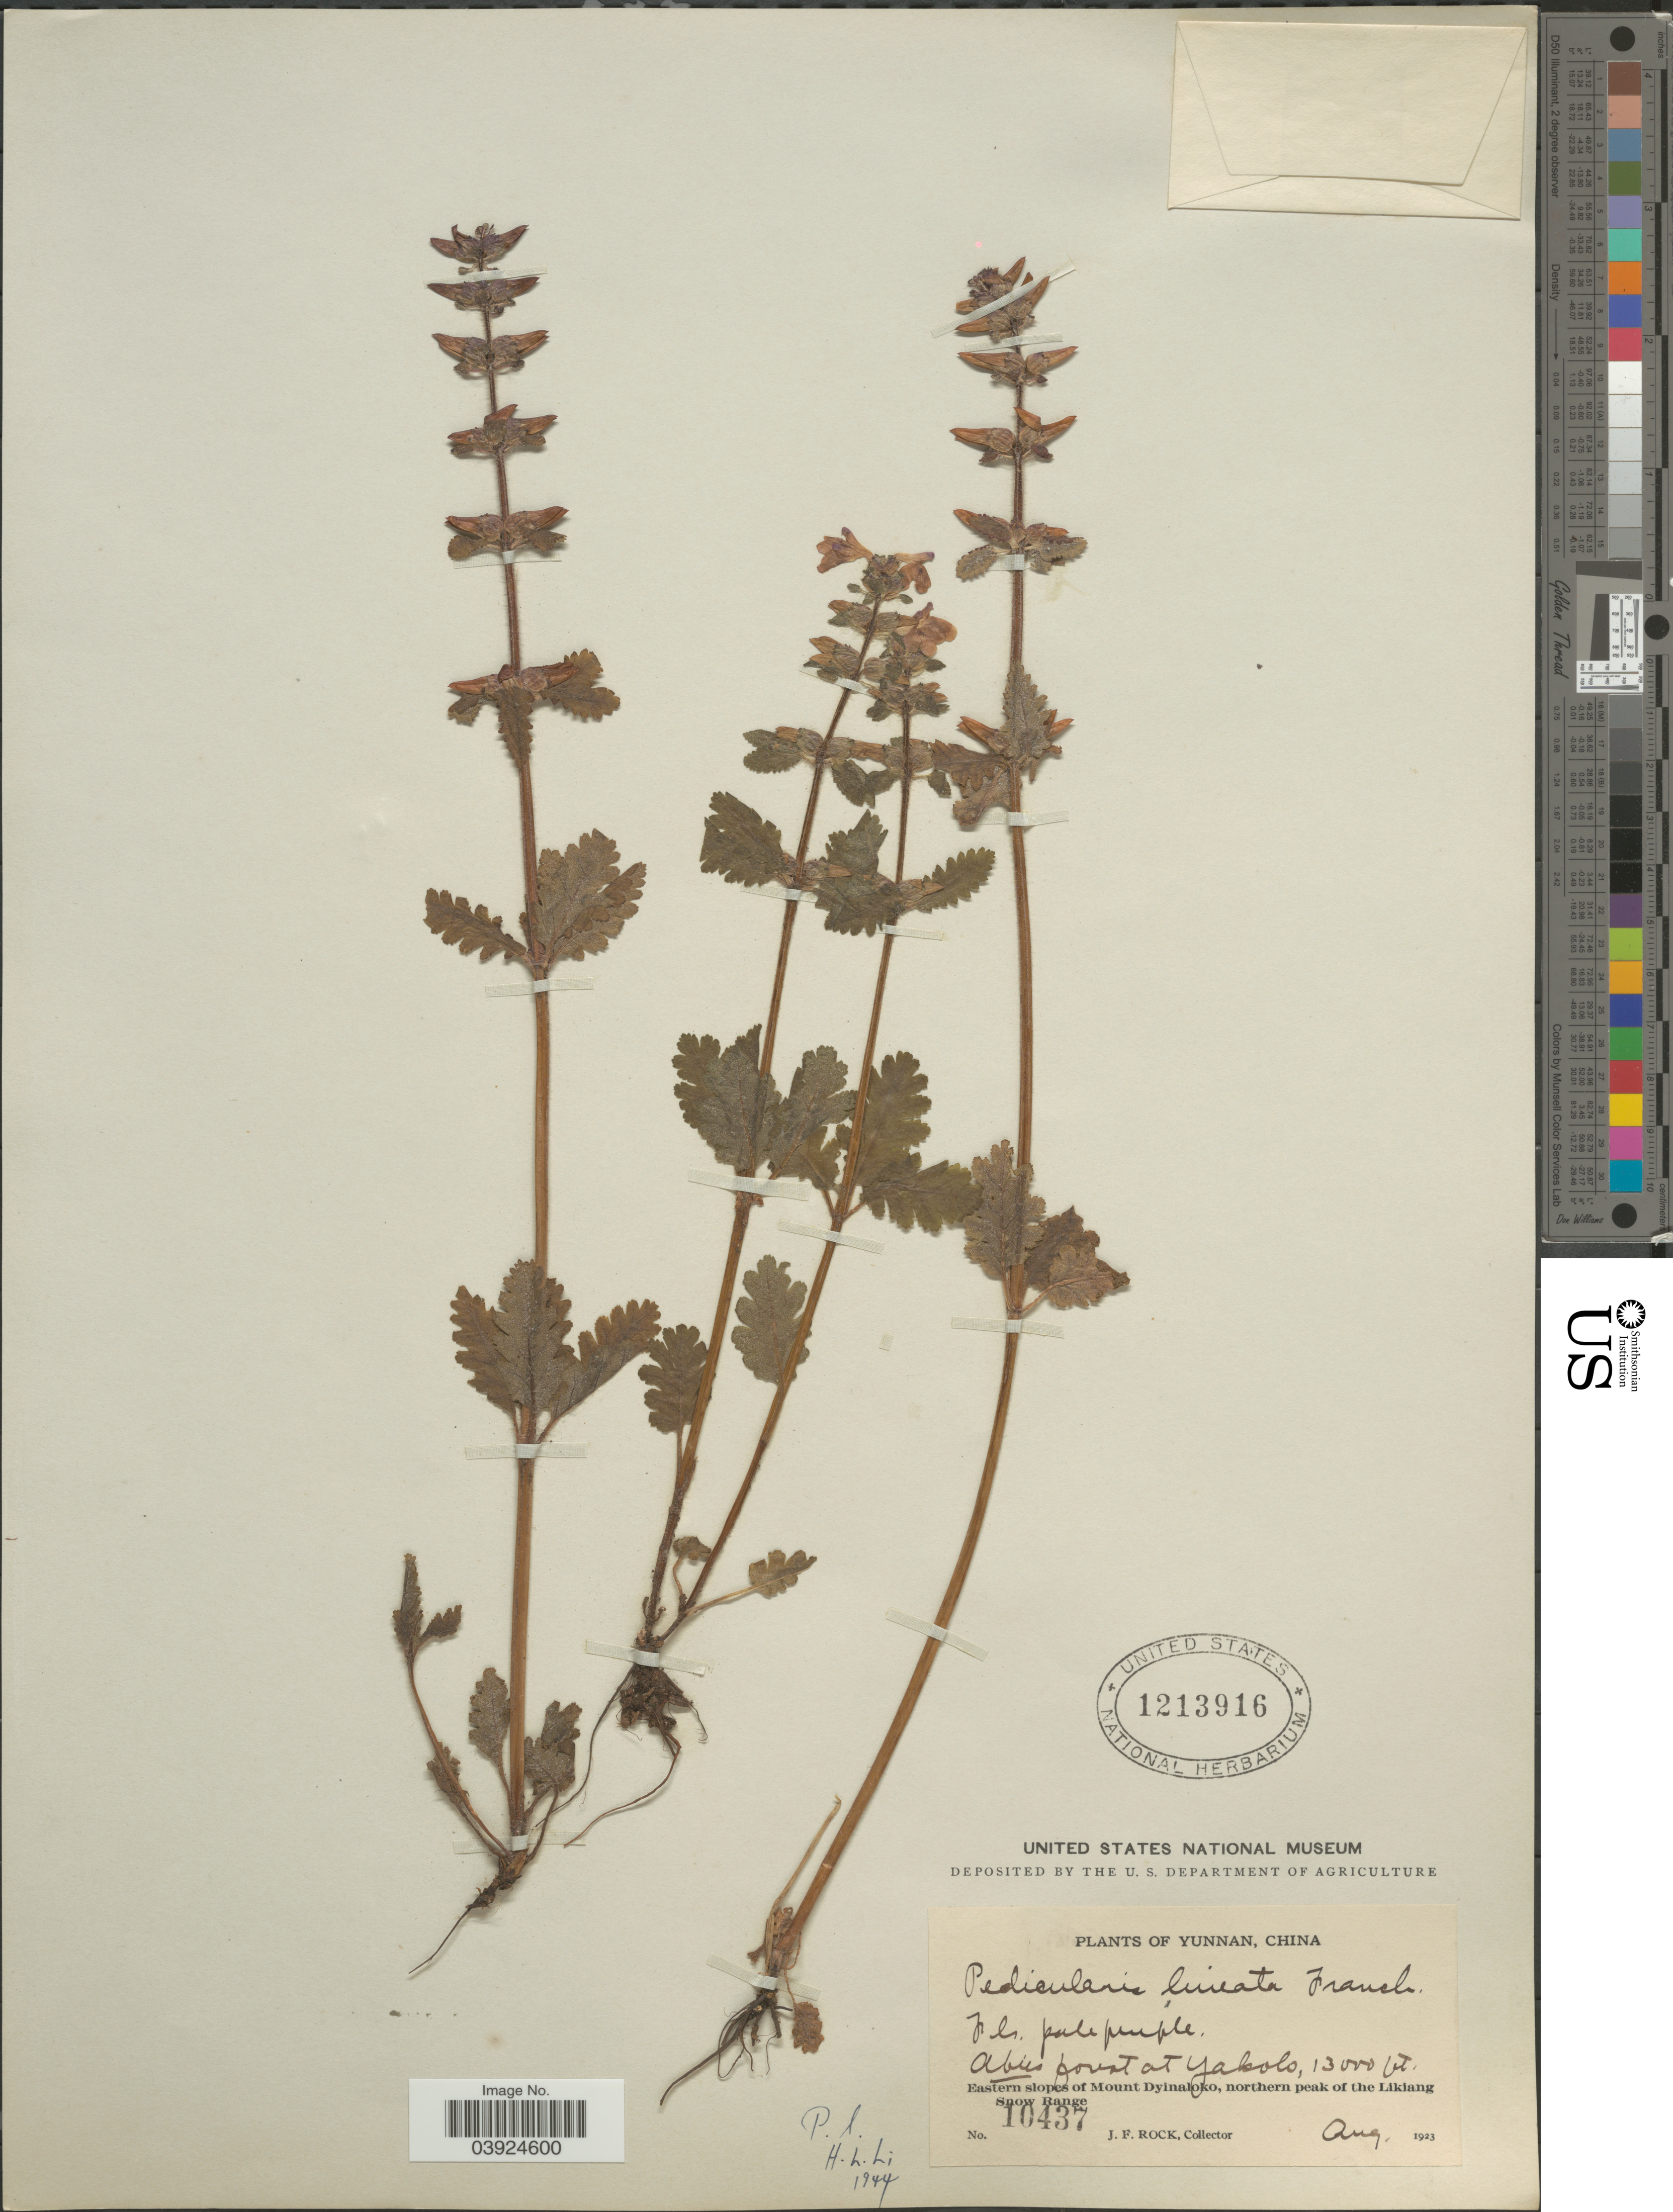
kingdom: Plantae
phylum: Tracheophyta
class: Magnoliopsida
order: Lamiales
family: Orobanchaceae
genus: Pedicularis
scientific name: Pedicularis lineata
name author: Franch. ex Maxim.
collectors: J. Rock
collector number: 10437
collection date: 1923-08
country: China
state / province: Yunnan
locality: Abies forest at Yakolo. Eastern slopes of Mount Dyinaloko, northern peak of the Likiang Snow Range.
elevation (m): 3962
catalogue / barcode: US 1213916